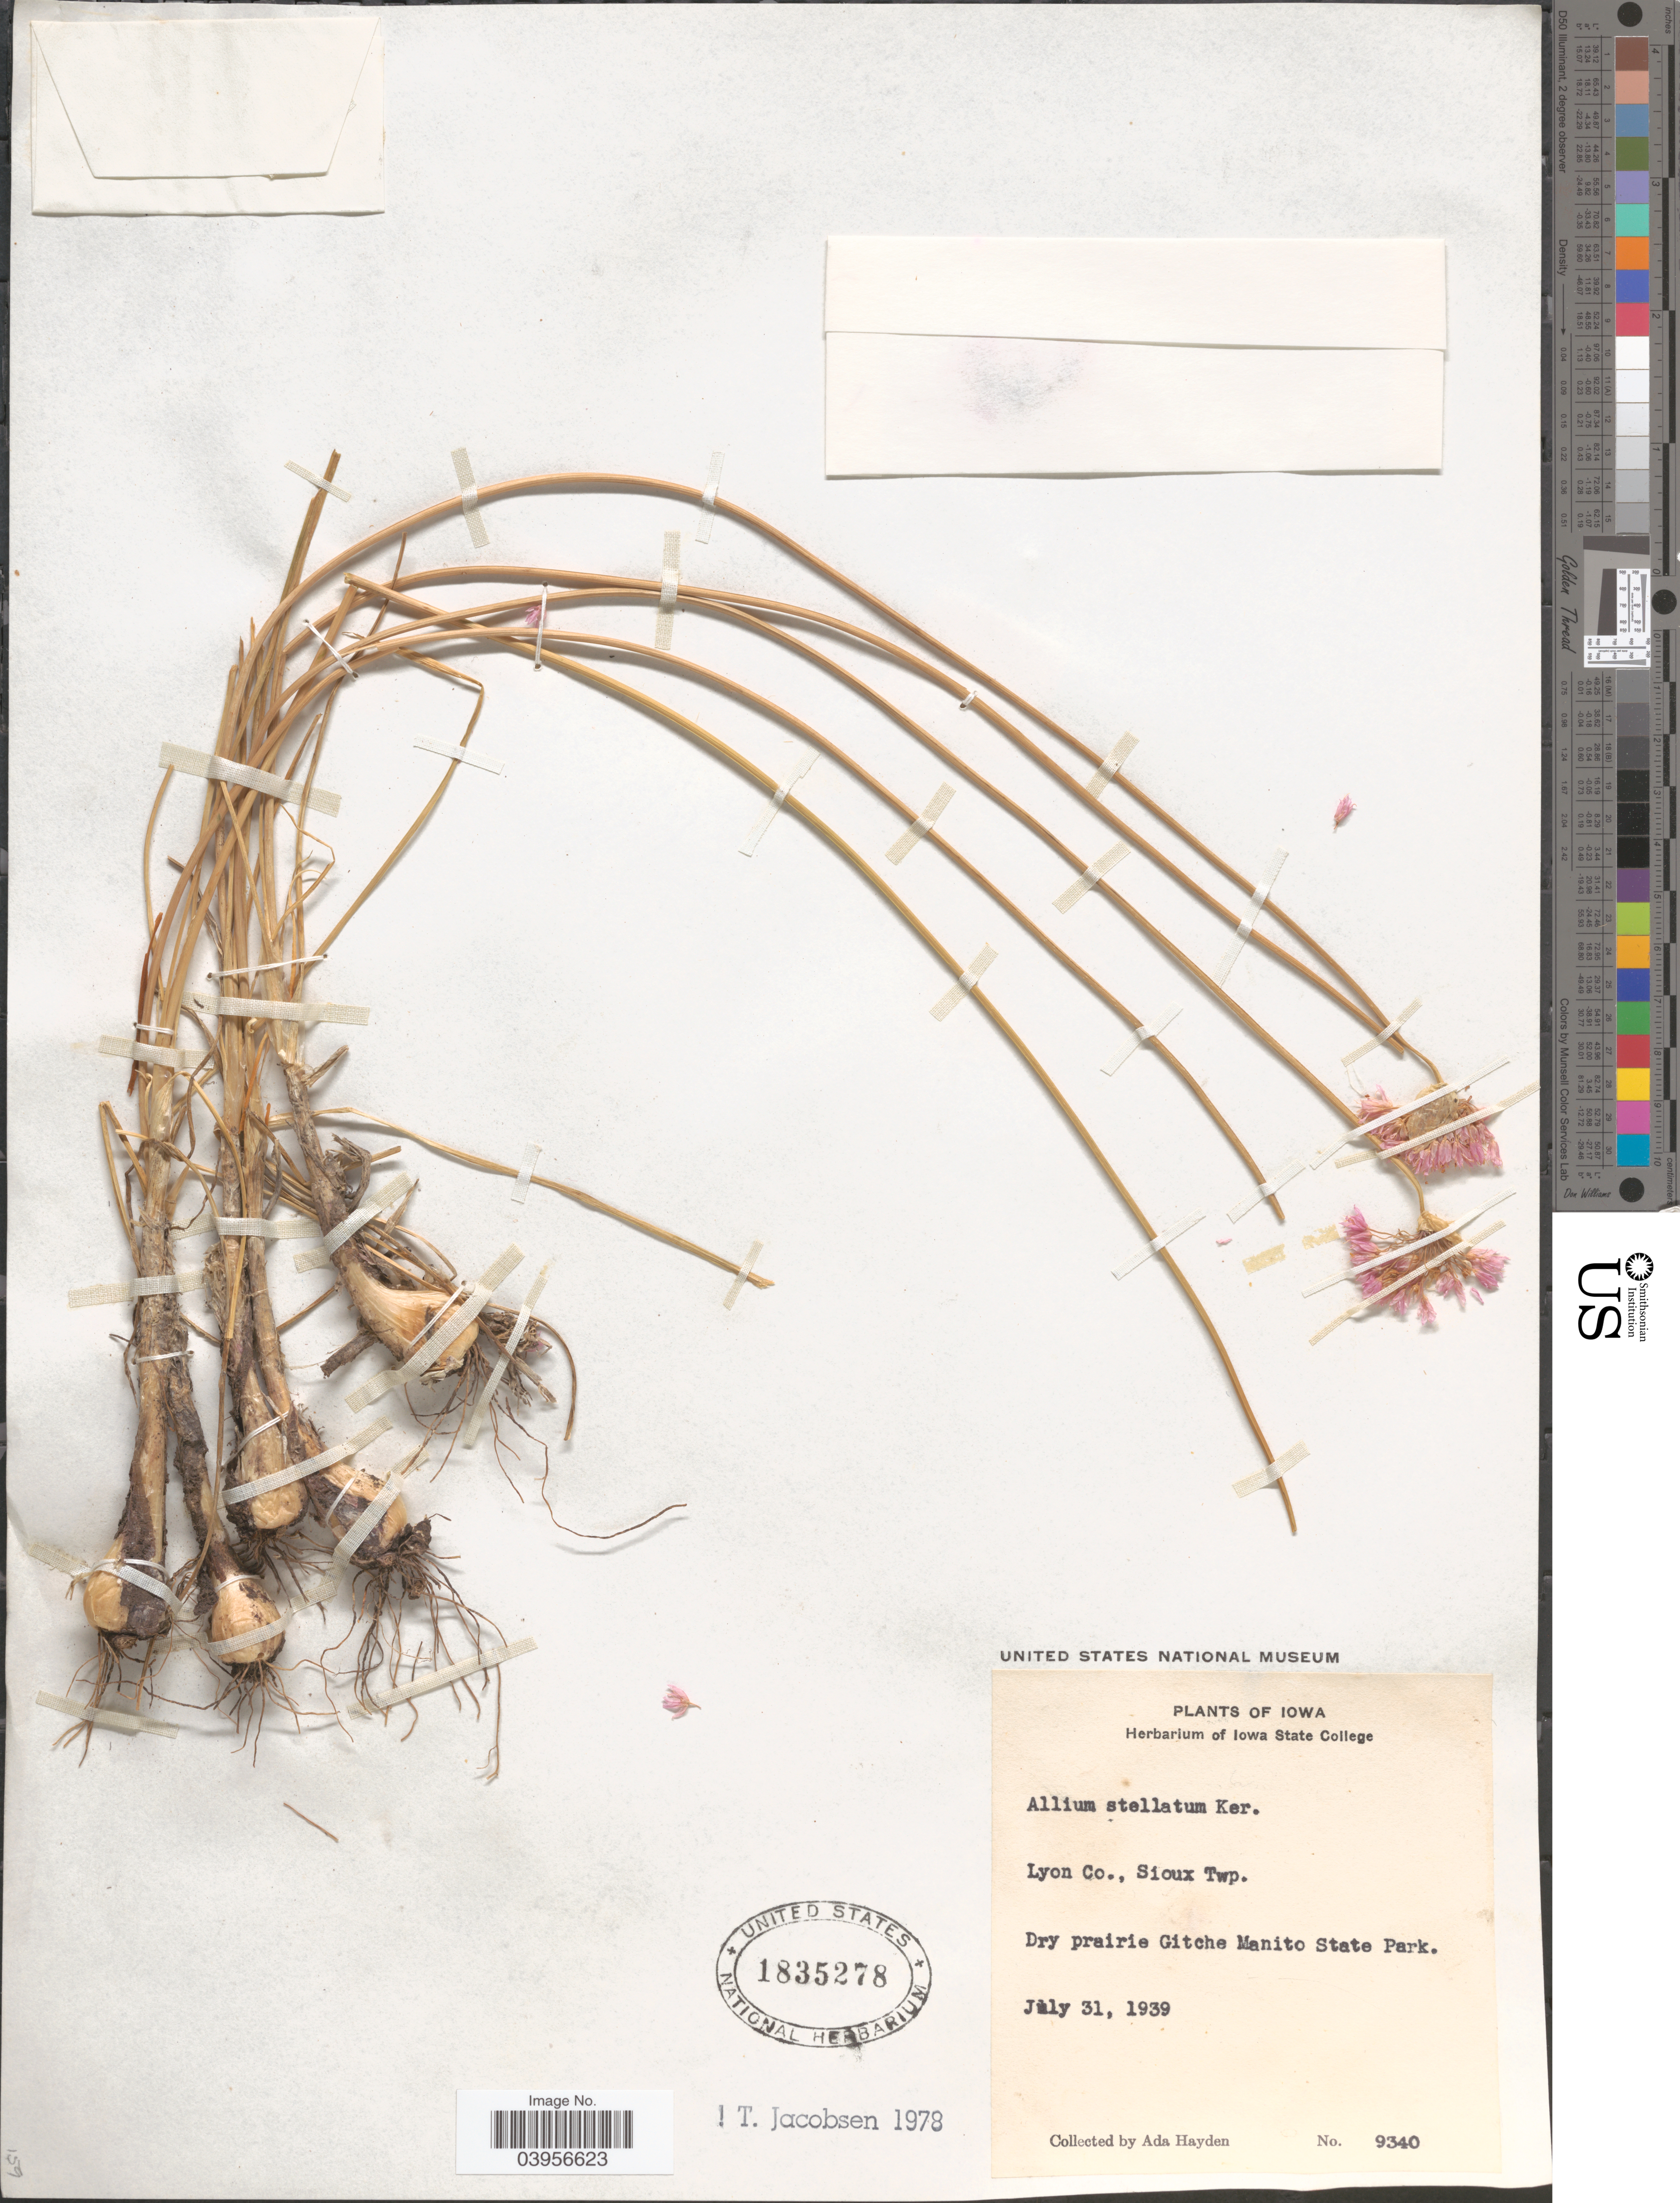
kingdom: Plantae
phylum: Tracheophyta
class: Liliopsida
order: Asparagales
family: Amaryllidaceae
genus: Allium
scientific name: Allium stellatum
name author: Nutt. ex Ker Gawl.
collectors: Ada Hayden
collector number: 9340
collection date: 1939-07-31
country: United States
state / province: Iowa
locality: Lyon Co., Sioux Twp. Dry prairie Gitche Manito State Park.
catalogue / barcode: US 1835278